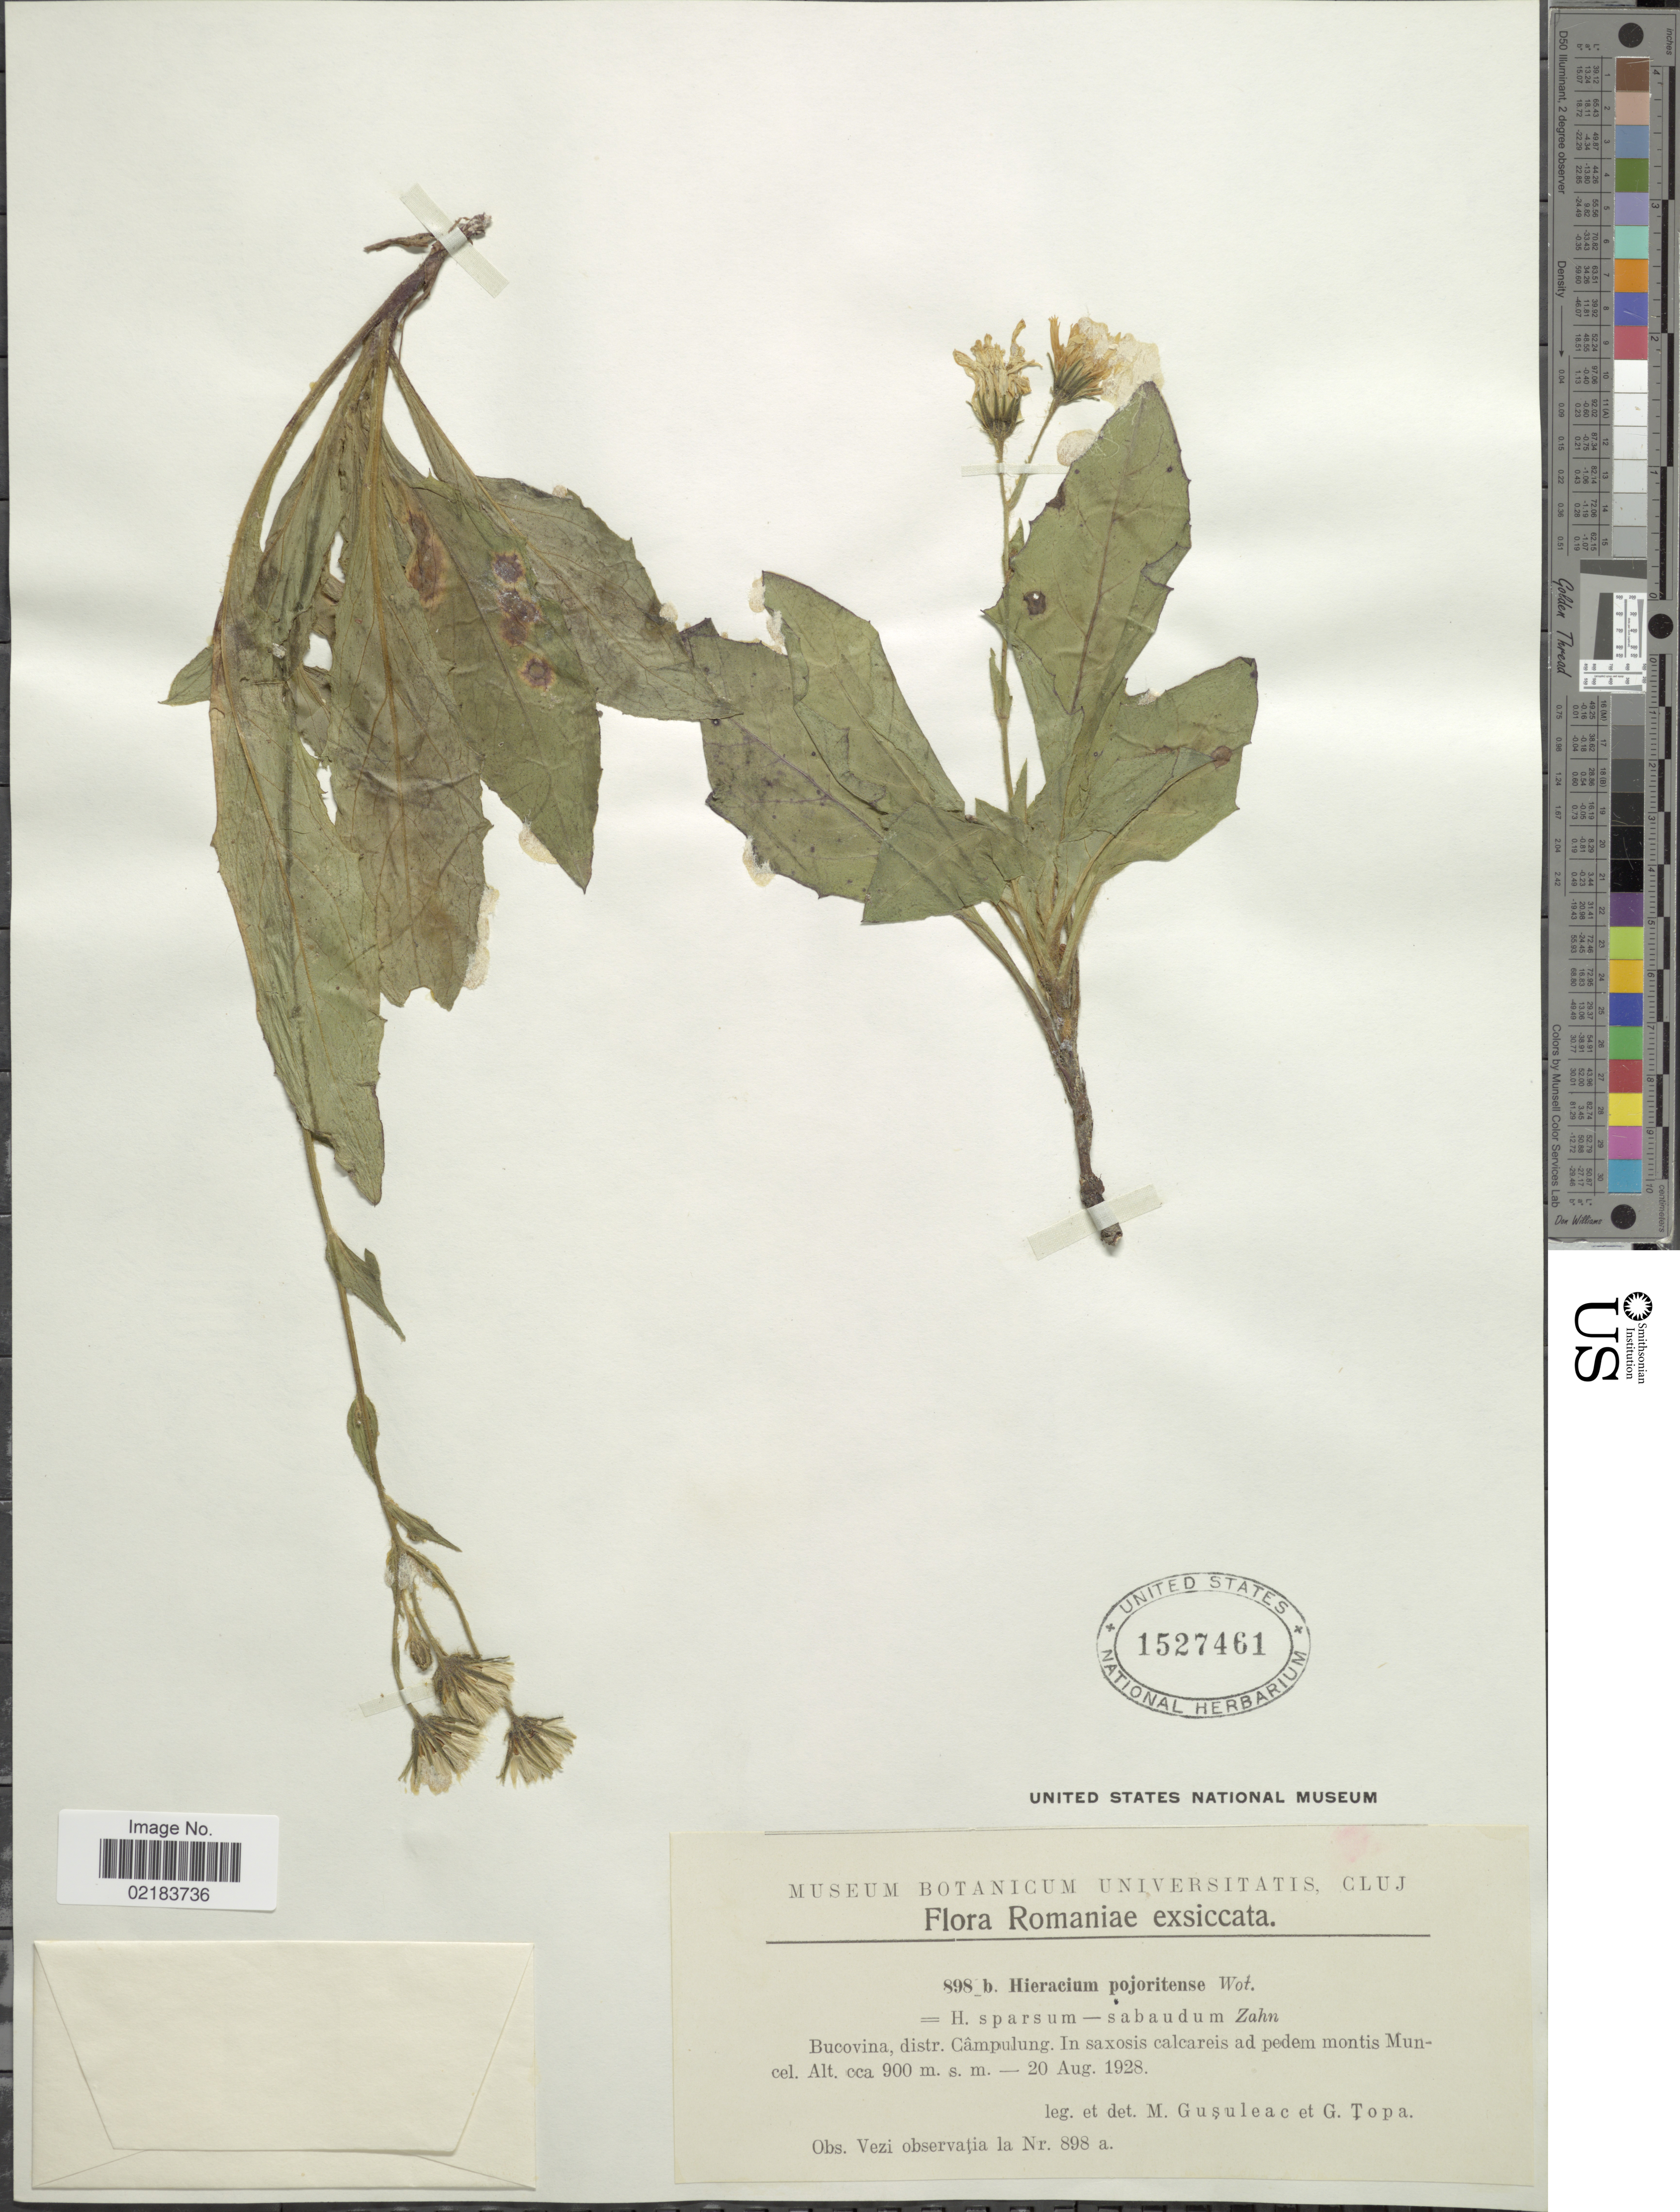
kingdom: Plantae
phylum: Tracheophyta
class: Magnoliopsida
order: Asterales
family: Asteraceae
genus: Hieracium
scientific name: Hieracium pojoritense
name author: Wol.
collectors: M. Gusuleac & G. Topa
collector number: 898b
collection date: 1928-08-20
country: Romania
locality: Bucovina, distr. Câmpulung. In saxosis calcareis ad pedem montis Muncel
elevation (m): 900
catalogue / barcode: US 1527461